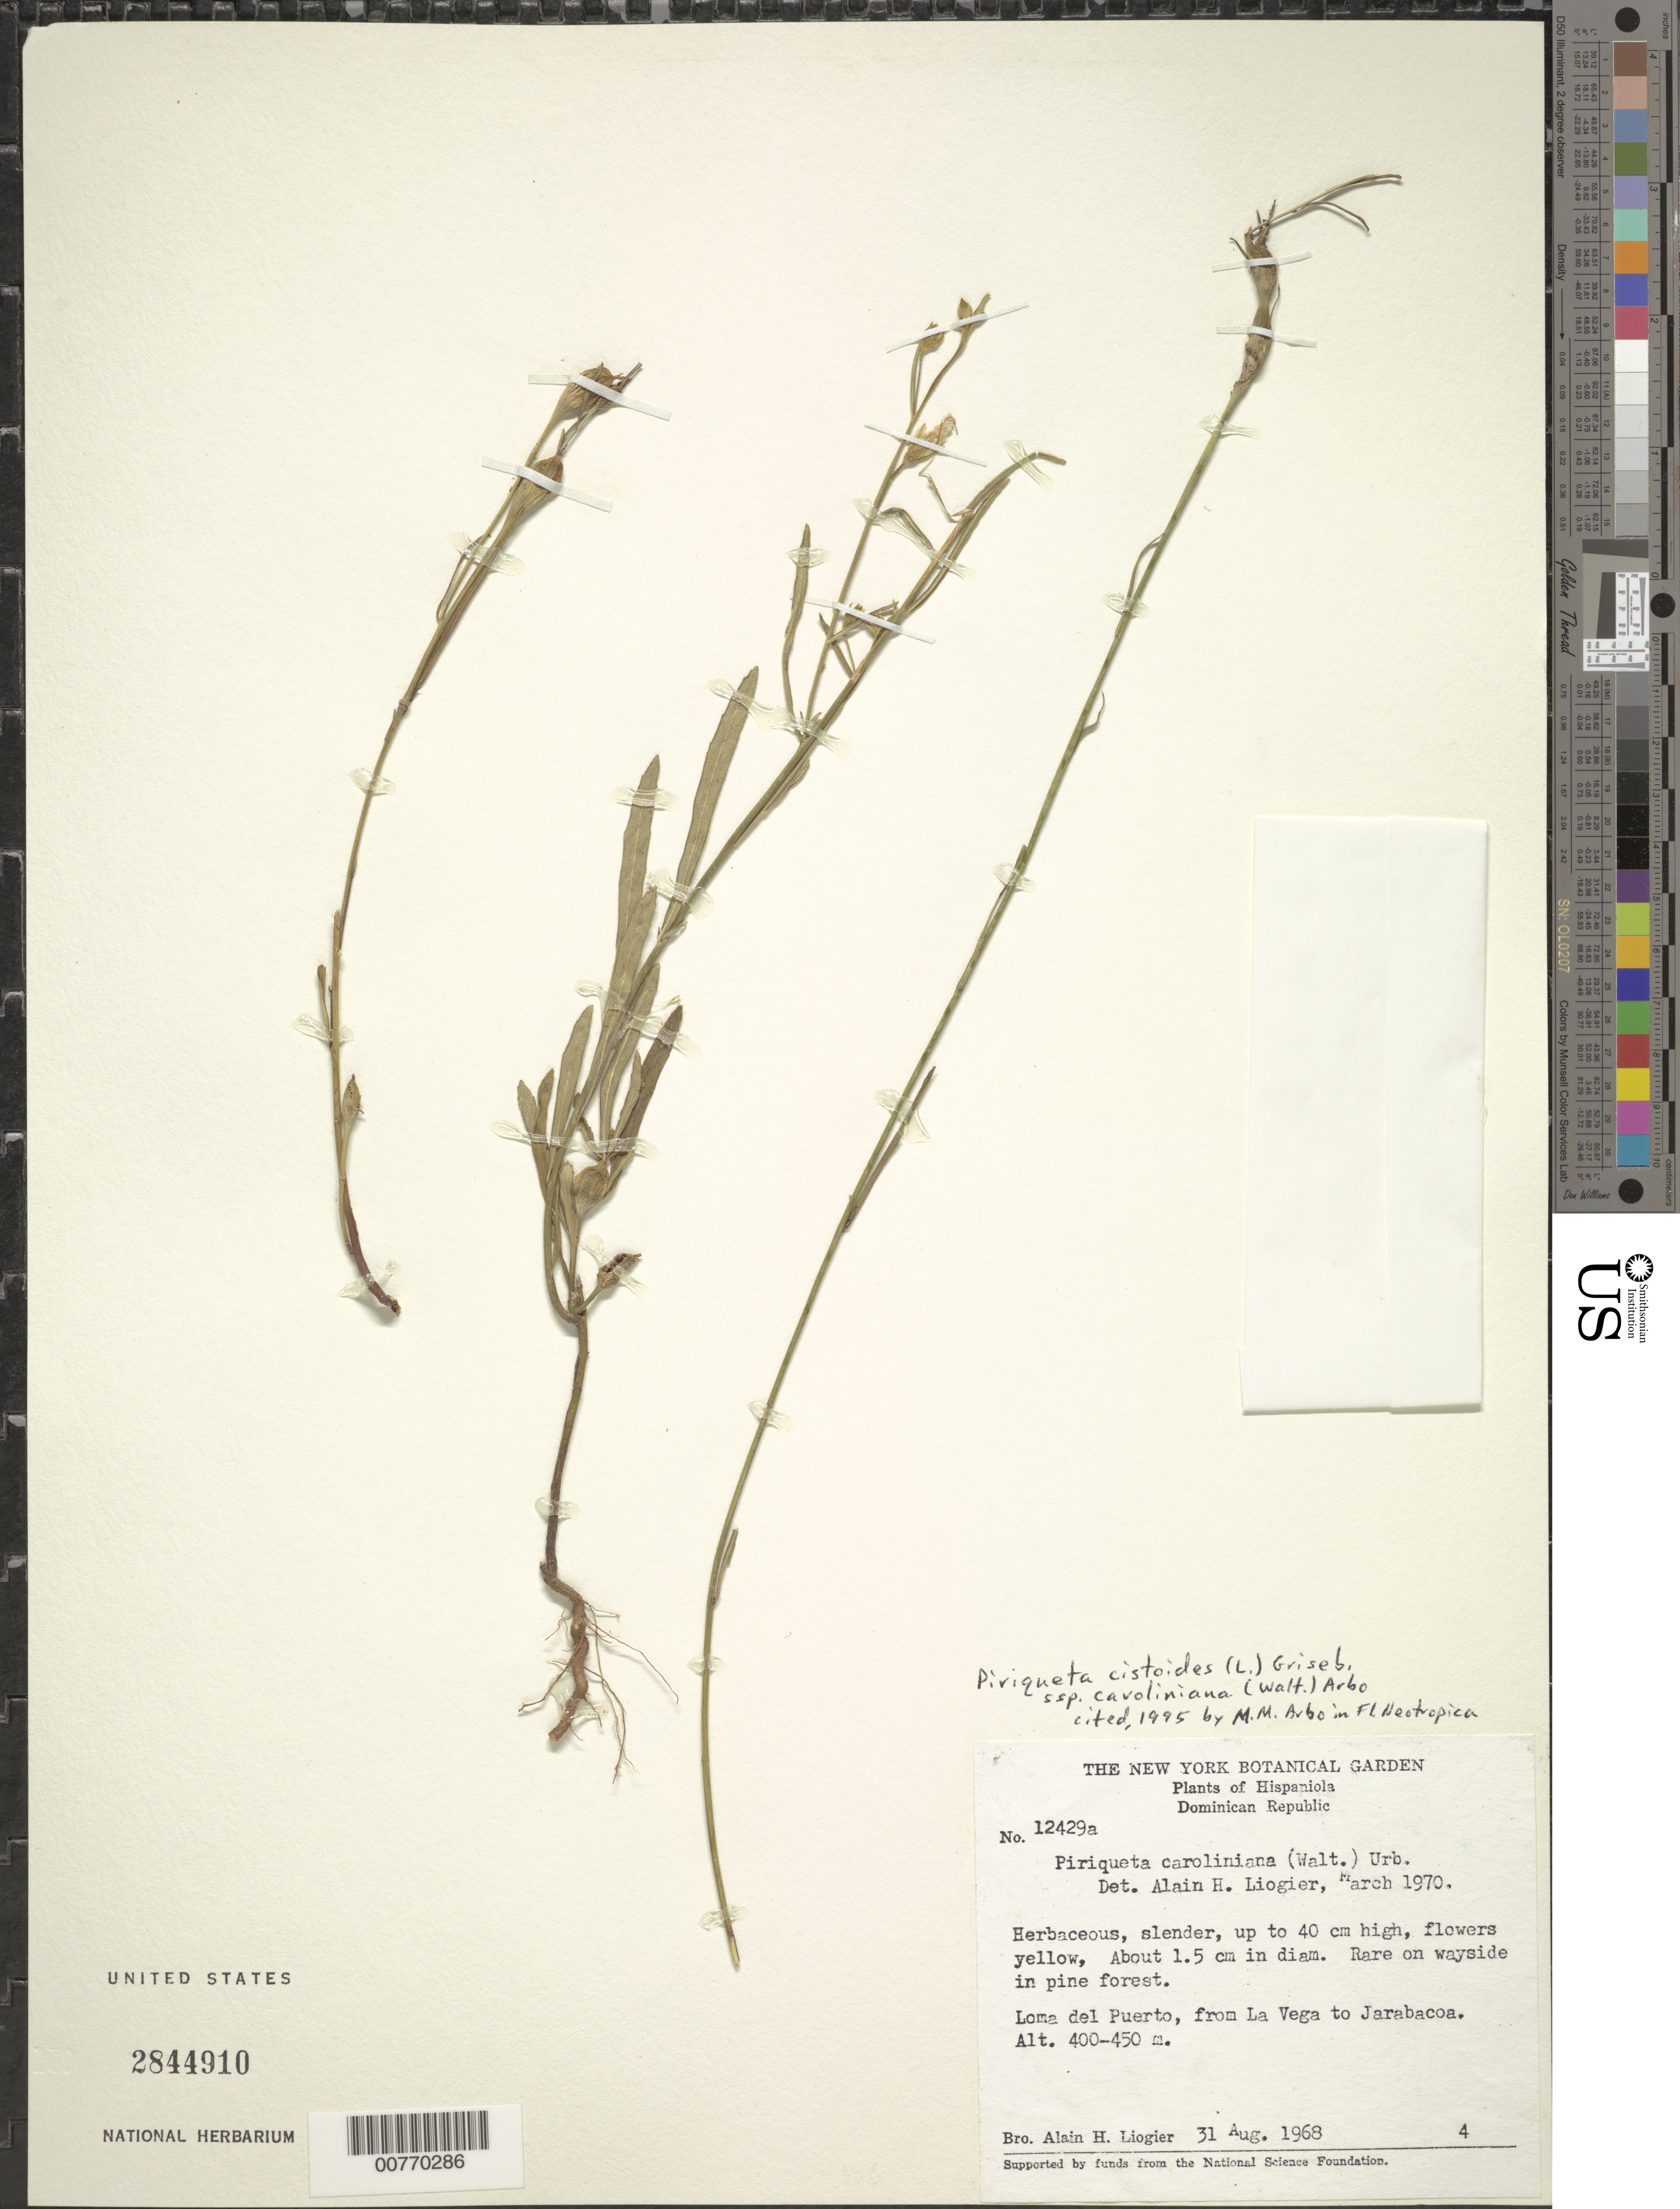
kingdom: Plantae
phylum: Tracheophyta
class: Magnoliopsida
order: Malpighiales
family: Turneraceae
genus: Piriqueta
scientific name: Piriqueta cistoides subsp. caroliniana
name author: (Walter) Arbo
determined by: Arbo, M. M.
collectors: A. H. Liogier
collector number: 12429a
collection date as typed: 31 Aug 1968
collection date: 1968-08-31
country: Dominican Republic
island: Hispaniola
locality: Loma del Puerto, from La Vega to Jarabacoa.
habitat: Wayside in pine forest.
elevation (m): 400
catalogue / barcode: US 2844910